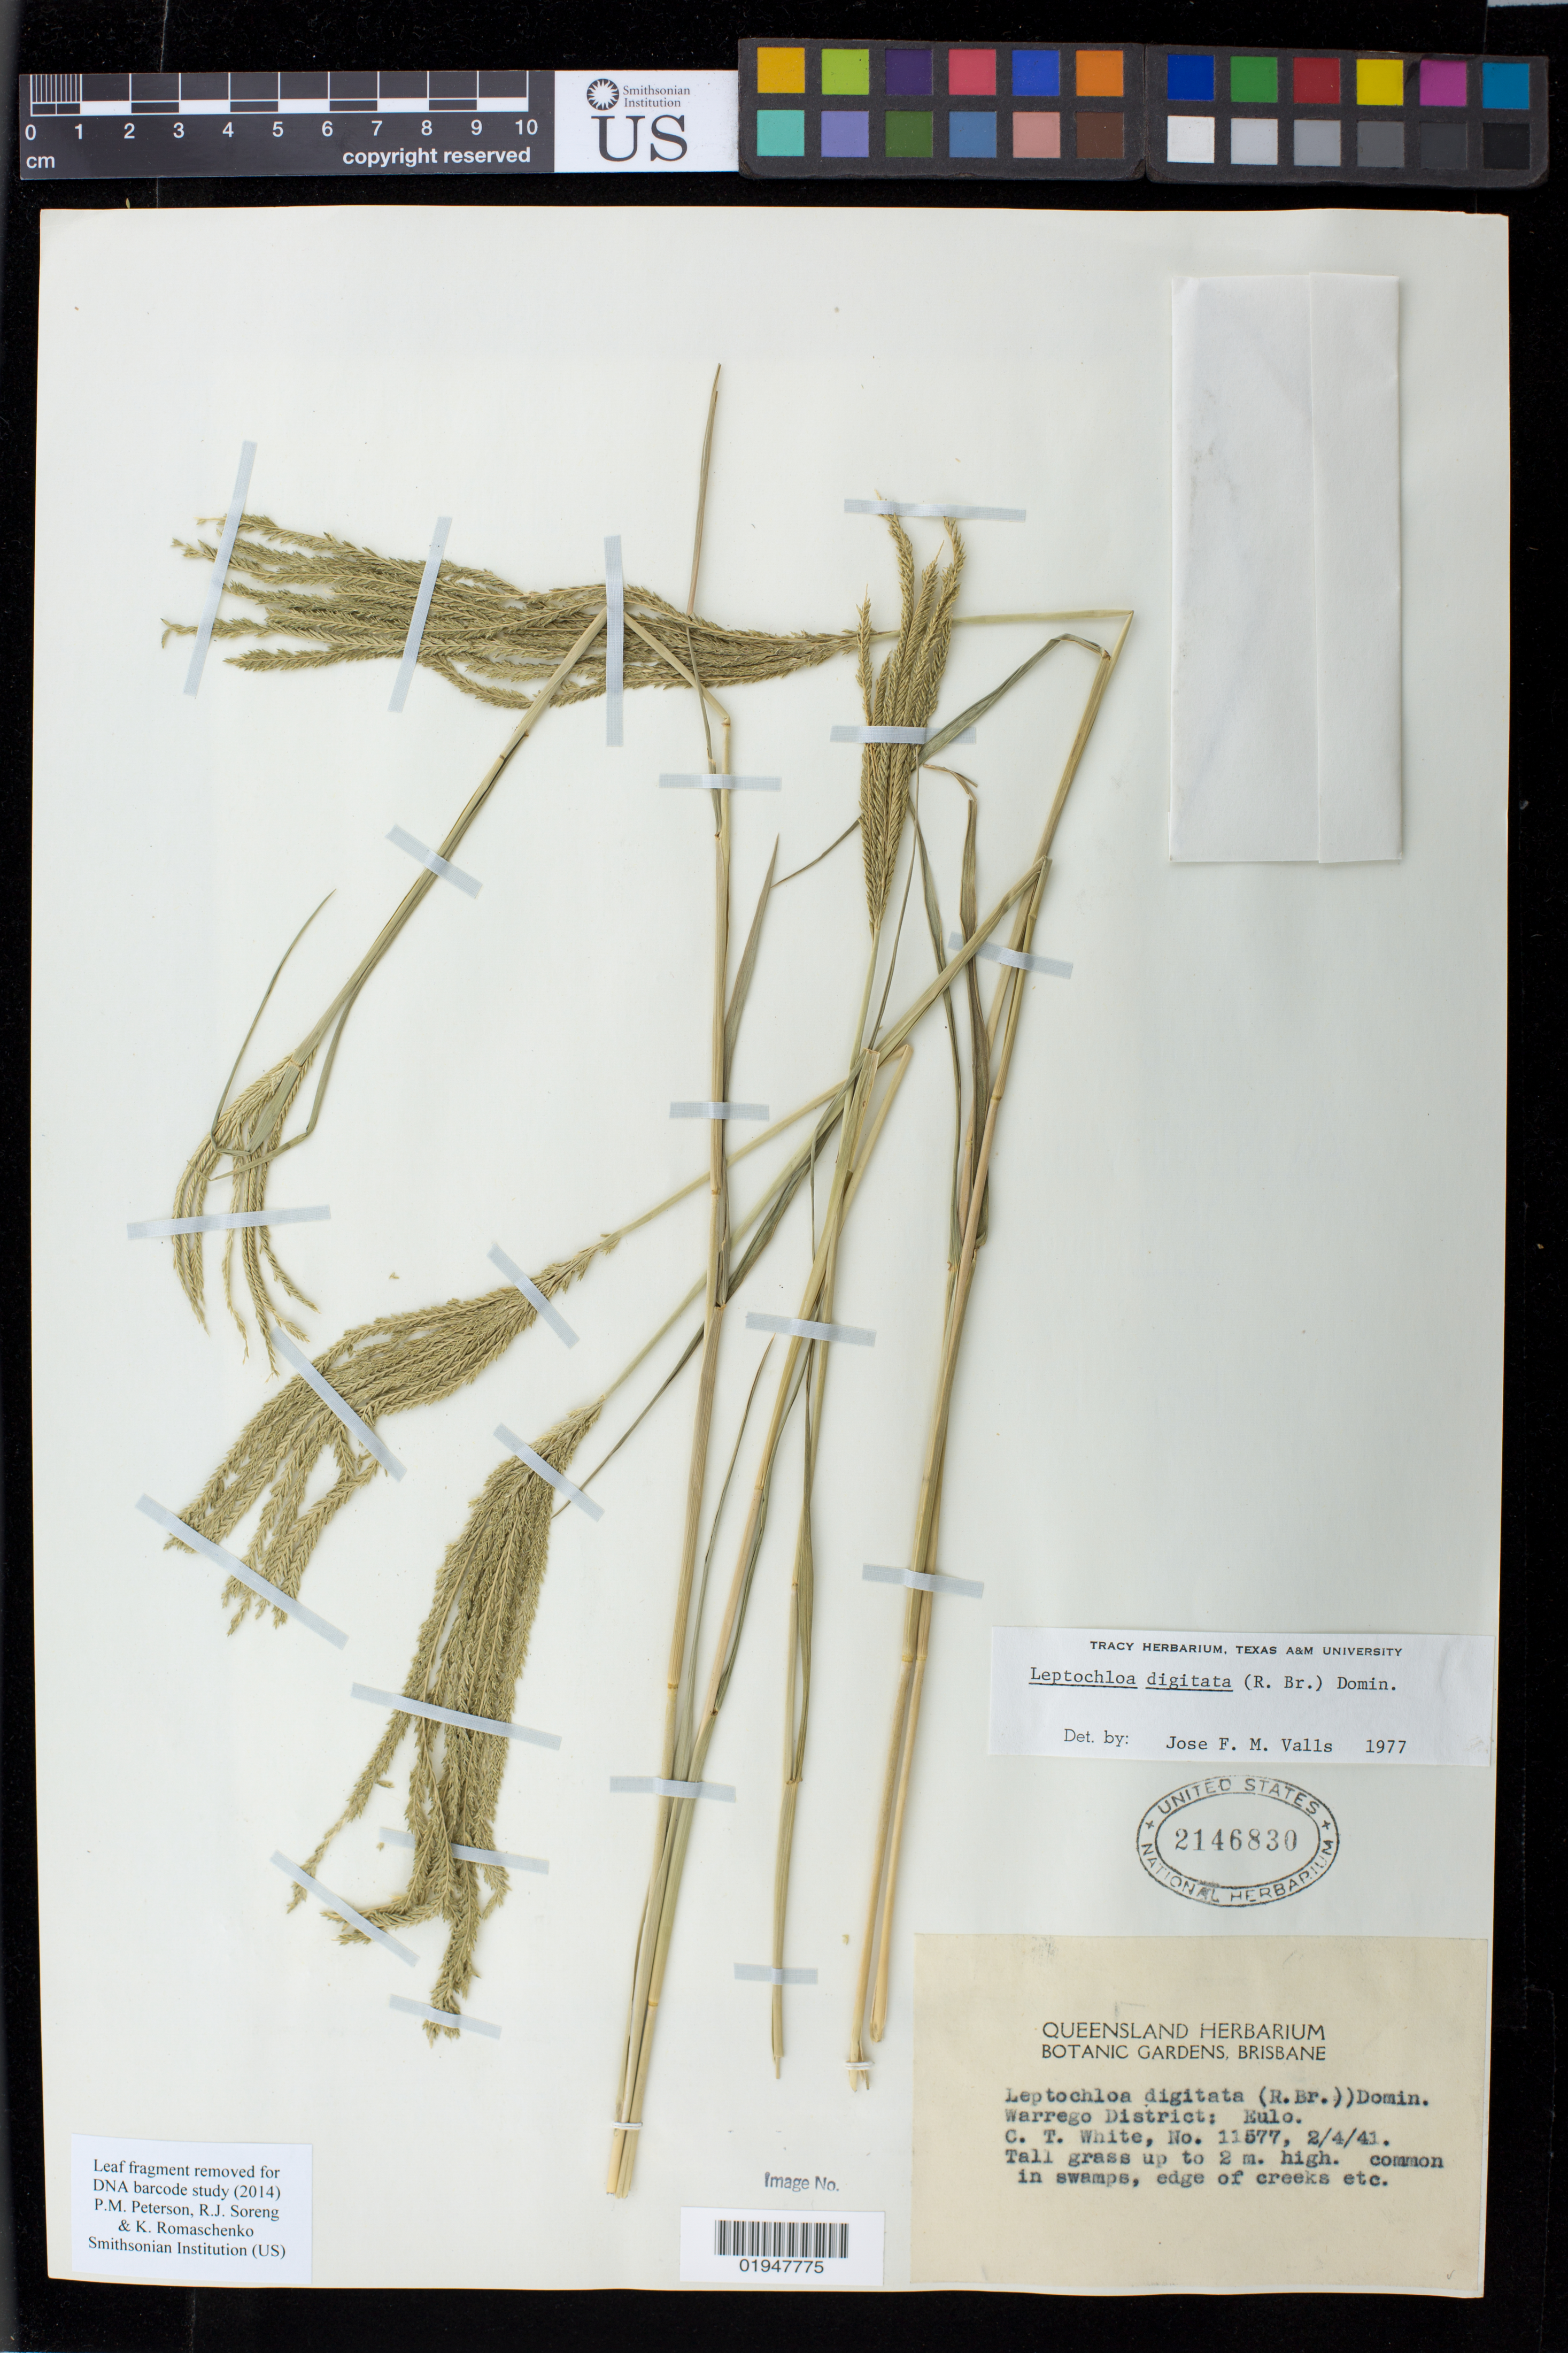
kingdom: Plantae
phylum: Tracheophyta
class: Liliopsida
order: Poales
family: Poaceae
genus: Leptochloa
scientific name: Leptochloa digitata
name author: (R. Br.) Domin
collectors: C. T. White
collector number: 11577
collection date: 1941-04-02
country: Australia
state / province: Queensland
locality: Warrego District, Eulo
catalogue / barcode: US 2146830